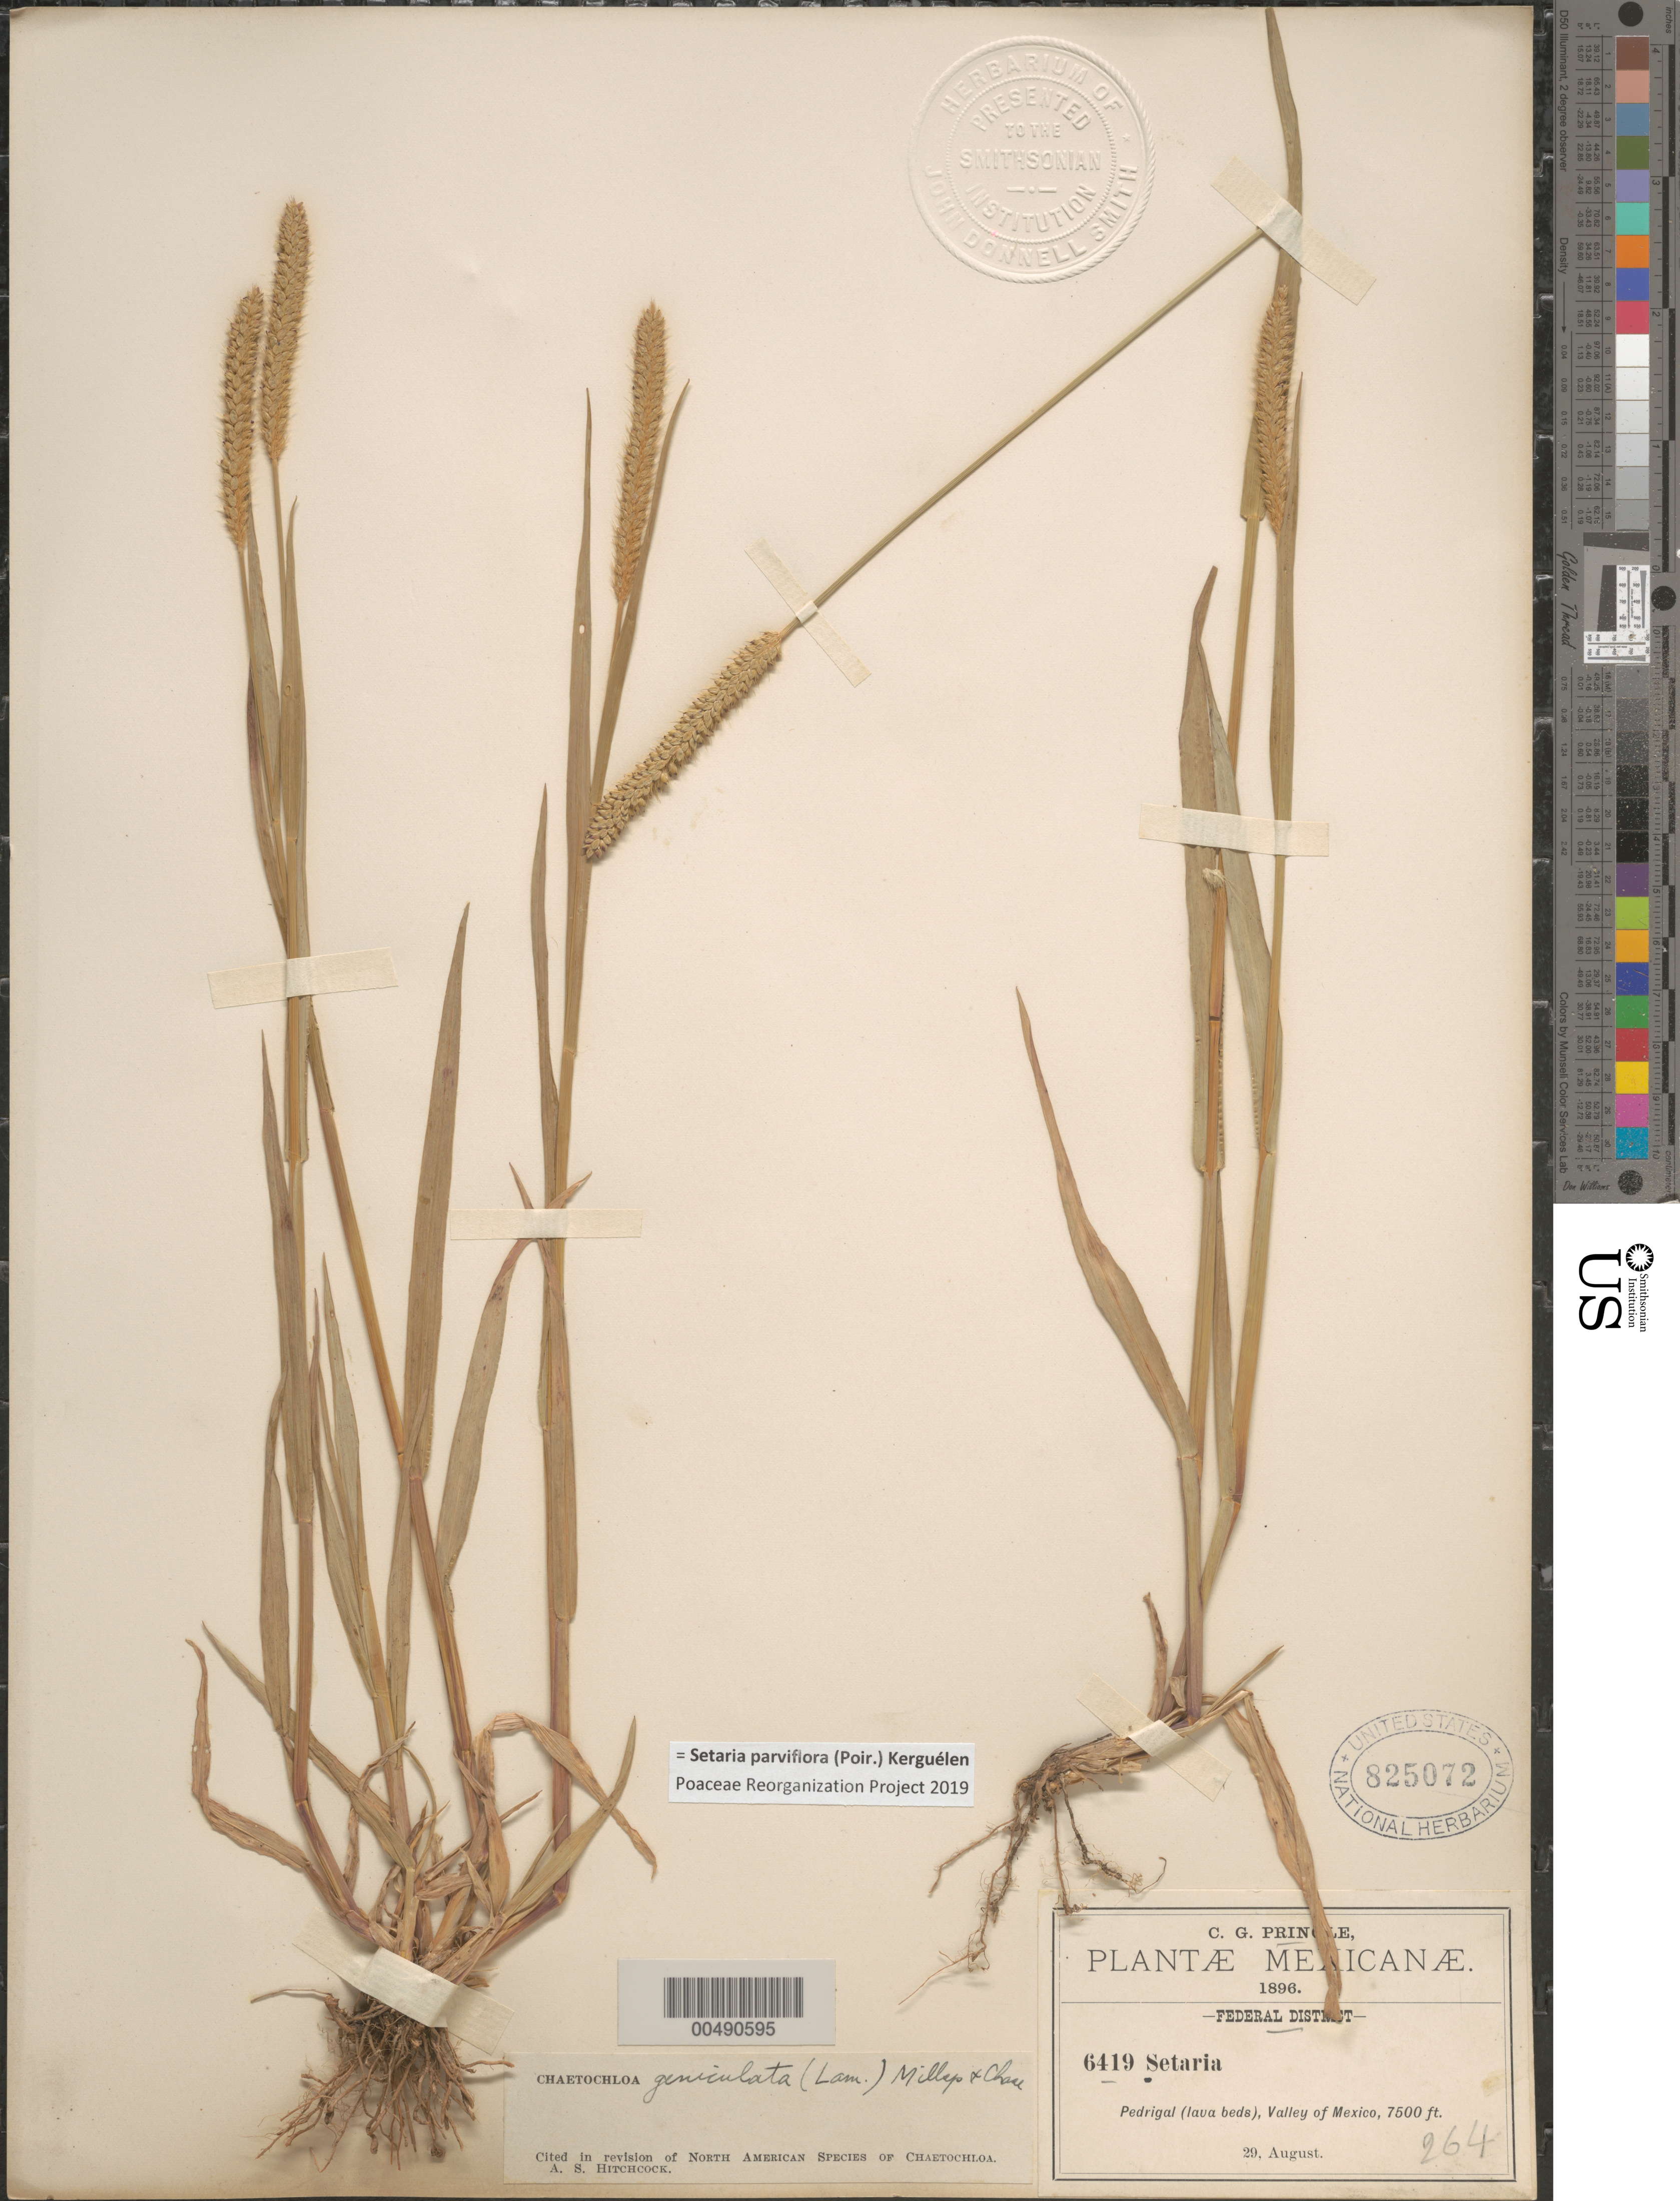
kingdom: Plantae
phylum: Tracheophyta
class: Liliopsida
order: Poales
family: Poaceae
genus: Setaria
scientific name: Setaria parviflora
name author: (Poir.) Kerguélen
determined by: Poaceae Reorganization Project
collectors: C. G. Pringle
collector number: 6419/264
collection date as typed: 29 Aug 1896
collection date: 1896-08-29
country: Mexico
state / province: Distrito Federal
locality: Pedrigal, Valley of Mexico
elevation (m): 2286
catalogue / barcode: US 825072